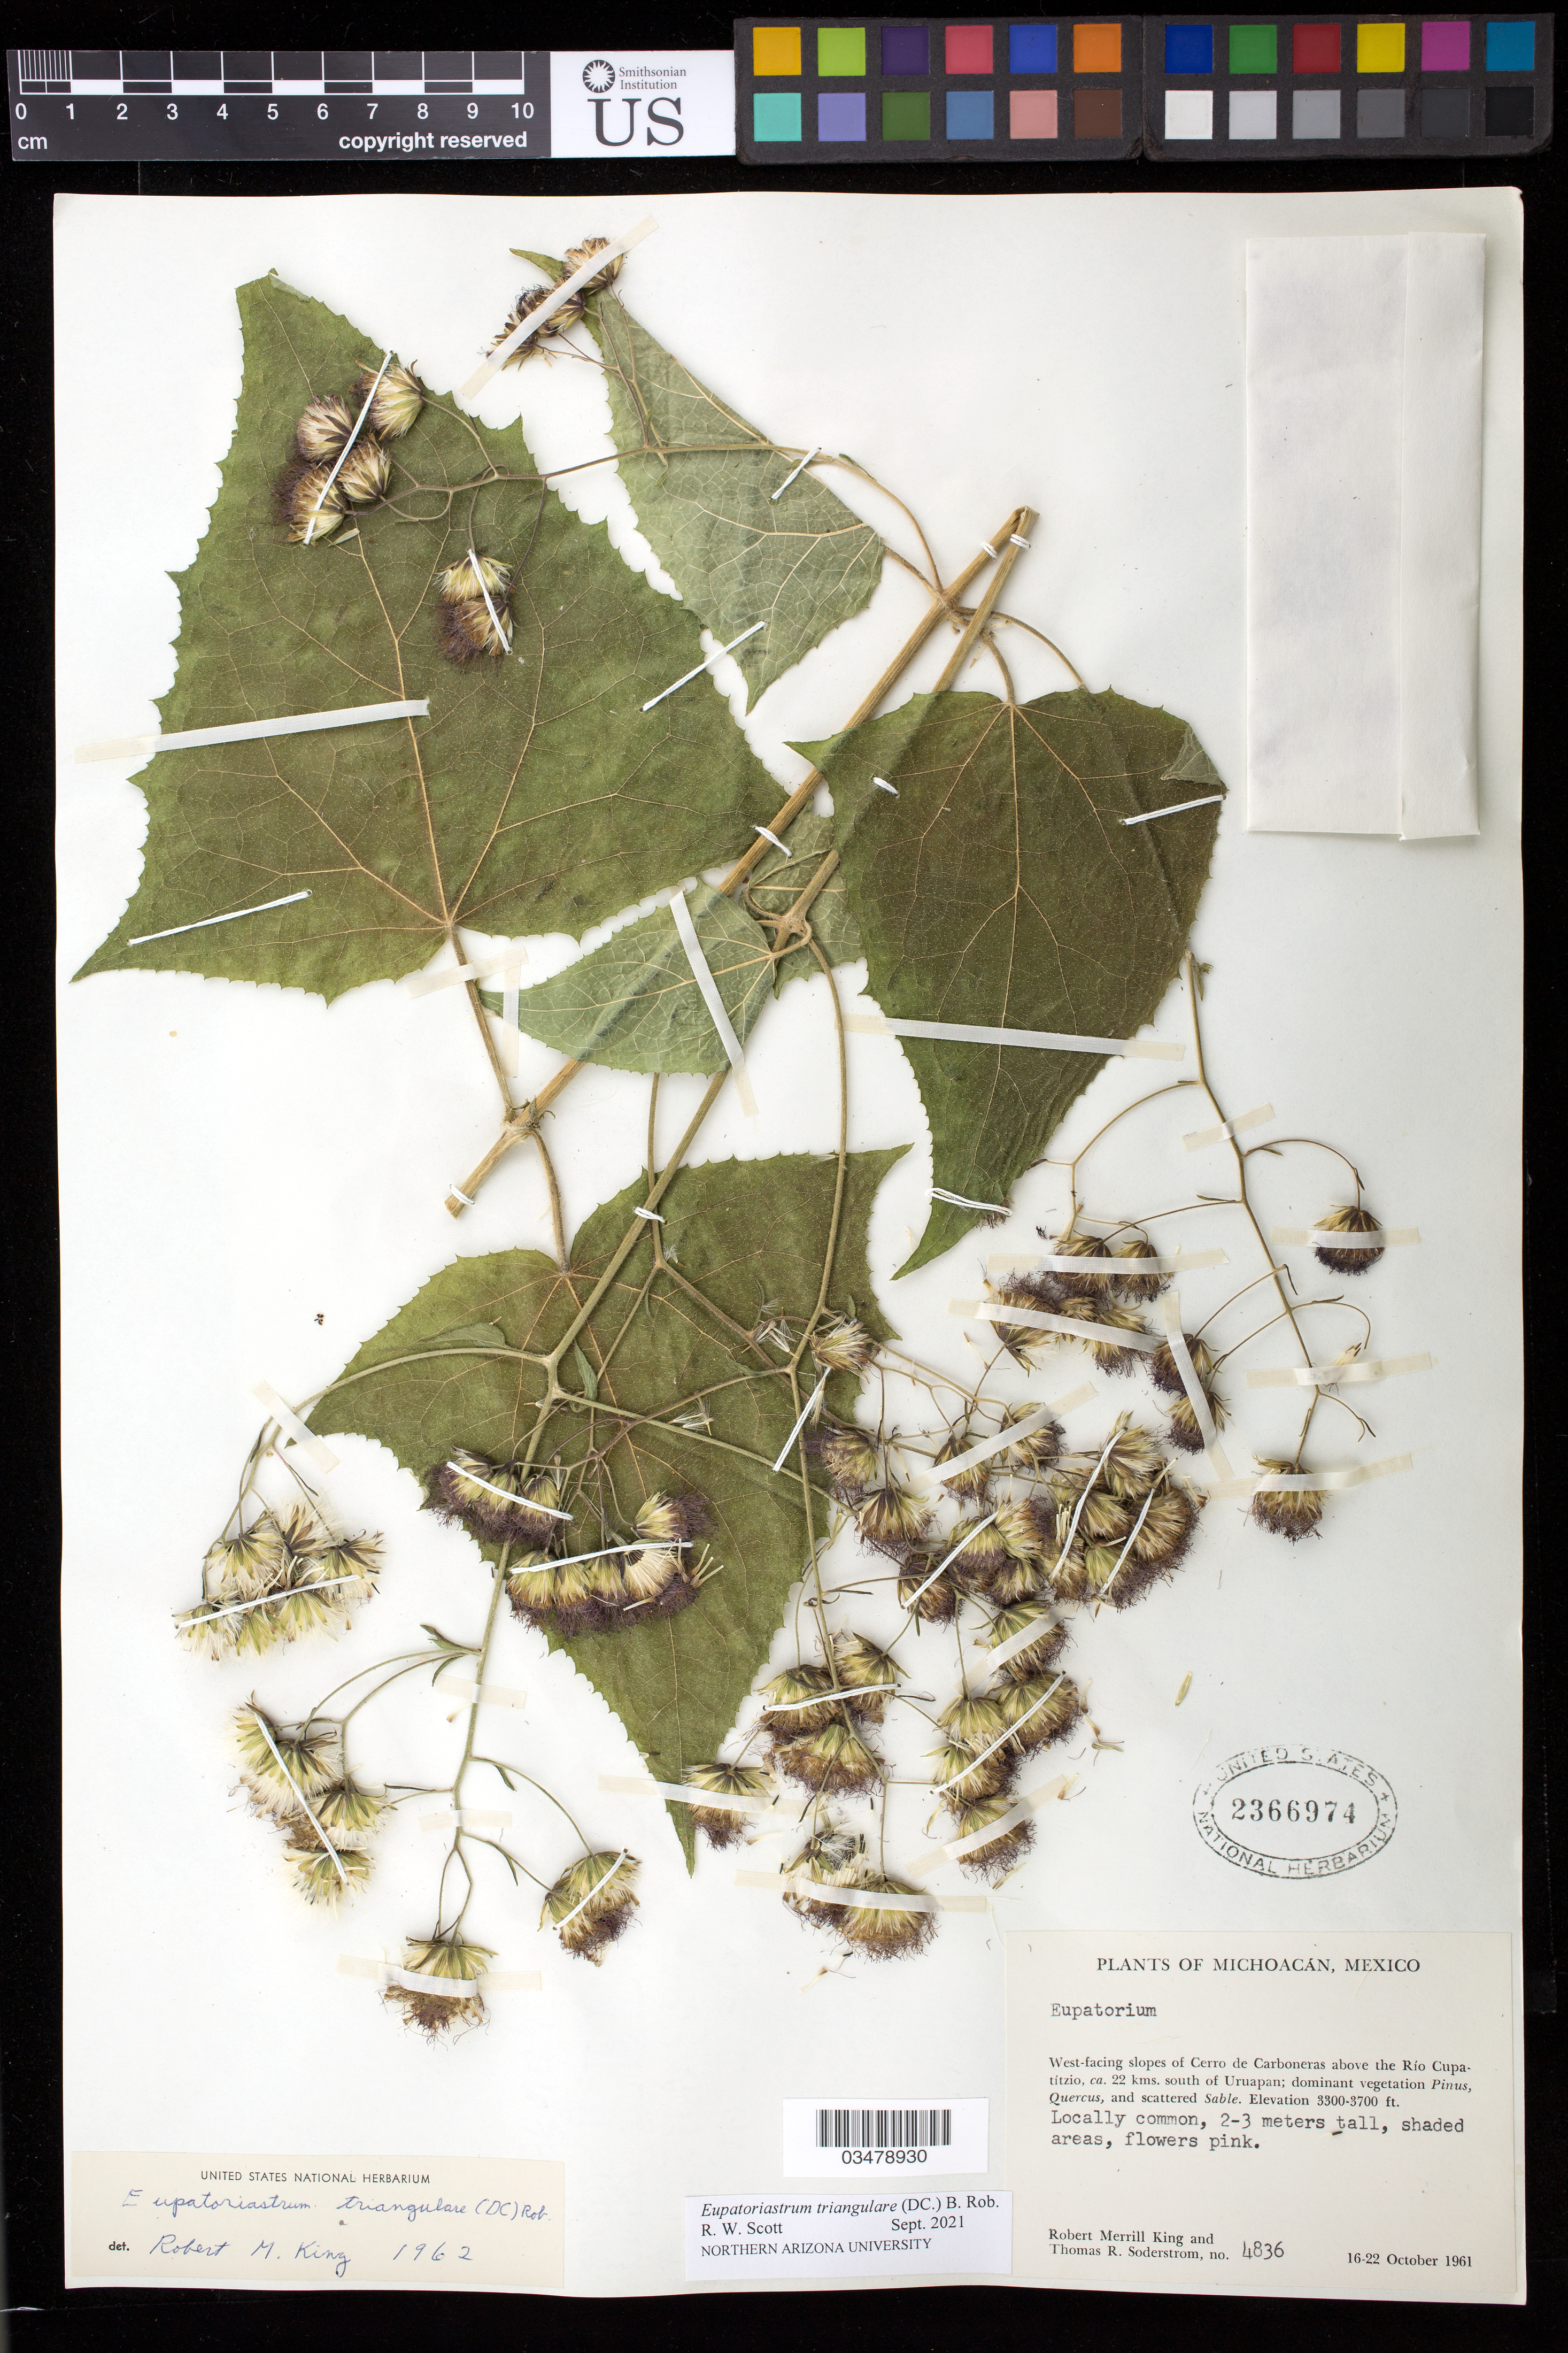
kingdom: Plantae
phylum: Tracheophyta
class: Magnoliopsida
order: Asterales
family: Asteraceae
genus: Eupatoriastrum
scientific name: Eupatoriastrum triangulare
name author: (DC.) B.L. Rob.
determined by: Scott, R. W.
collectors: R. M. King & T. R. Soderstrom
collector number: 4836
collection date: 1961-10-16/1961-10-22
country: Mexico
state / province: Michoacán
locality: West-facing slopes of Cerro de Carboneras above the Río Cupatítzio, ca. 22 kms south of Uruapan.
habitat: Dominant vegetation Pinus, Quercus, and scattered Sable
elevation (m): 3300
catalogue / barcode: US 2366974